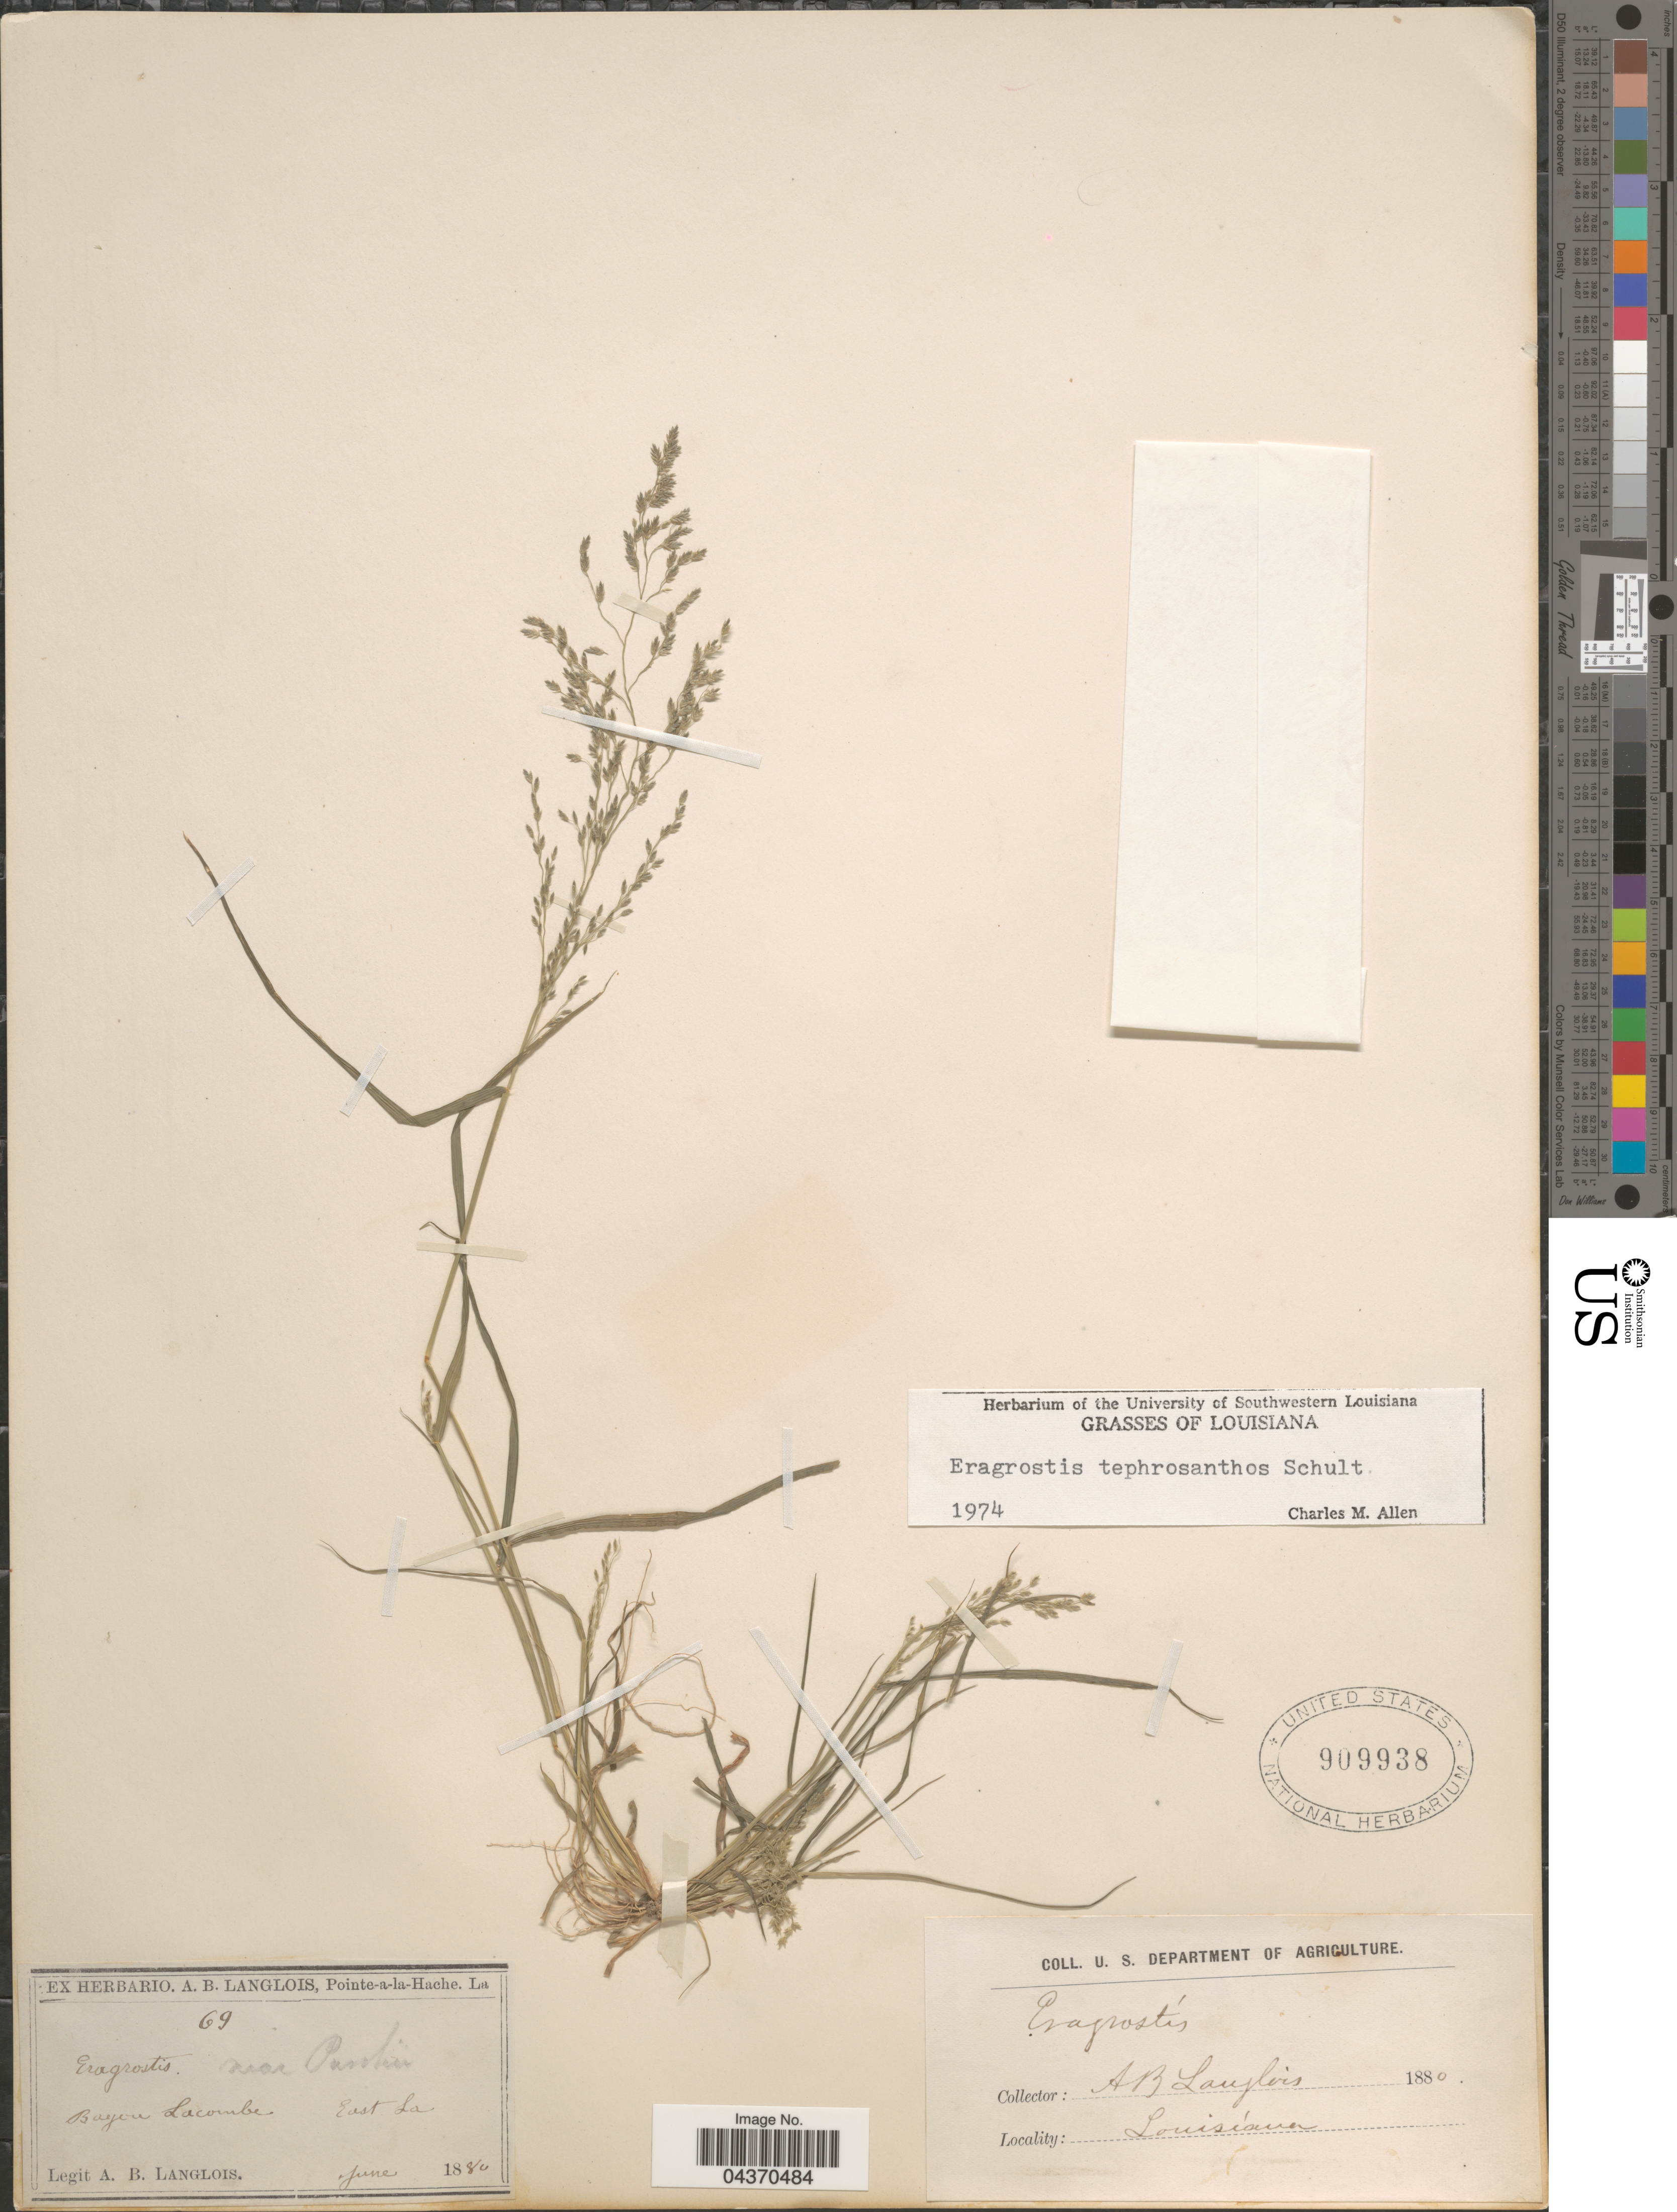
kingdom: Plantae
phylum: Tracheophyta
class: Liliopsida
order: Poales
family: Poaceae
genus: Eragrostis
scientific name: Eragrostis pectinacea var. miserrima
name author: (E. Fourn.) Reeder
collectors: A. Langlois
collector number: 69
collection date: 1880-06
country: United States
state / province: Louisiana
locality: Bayou Lacombe East La.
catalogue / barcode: US 909938